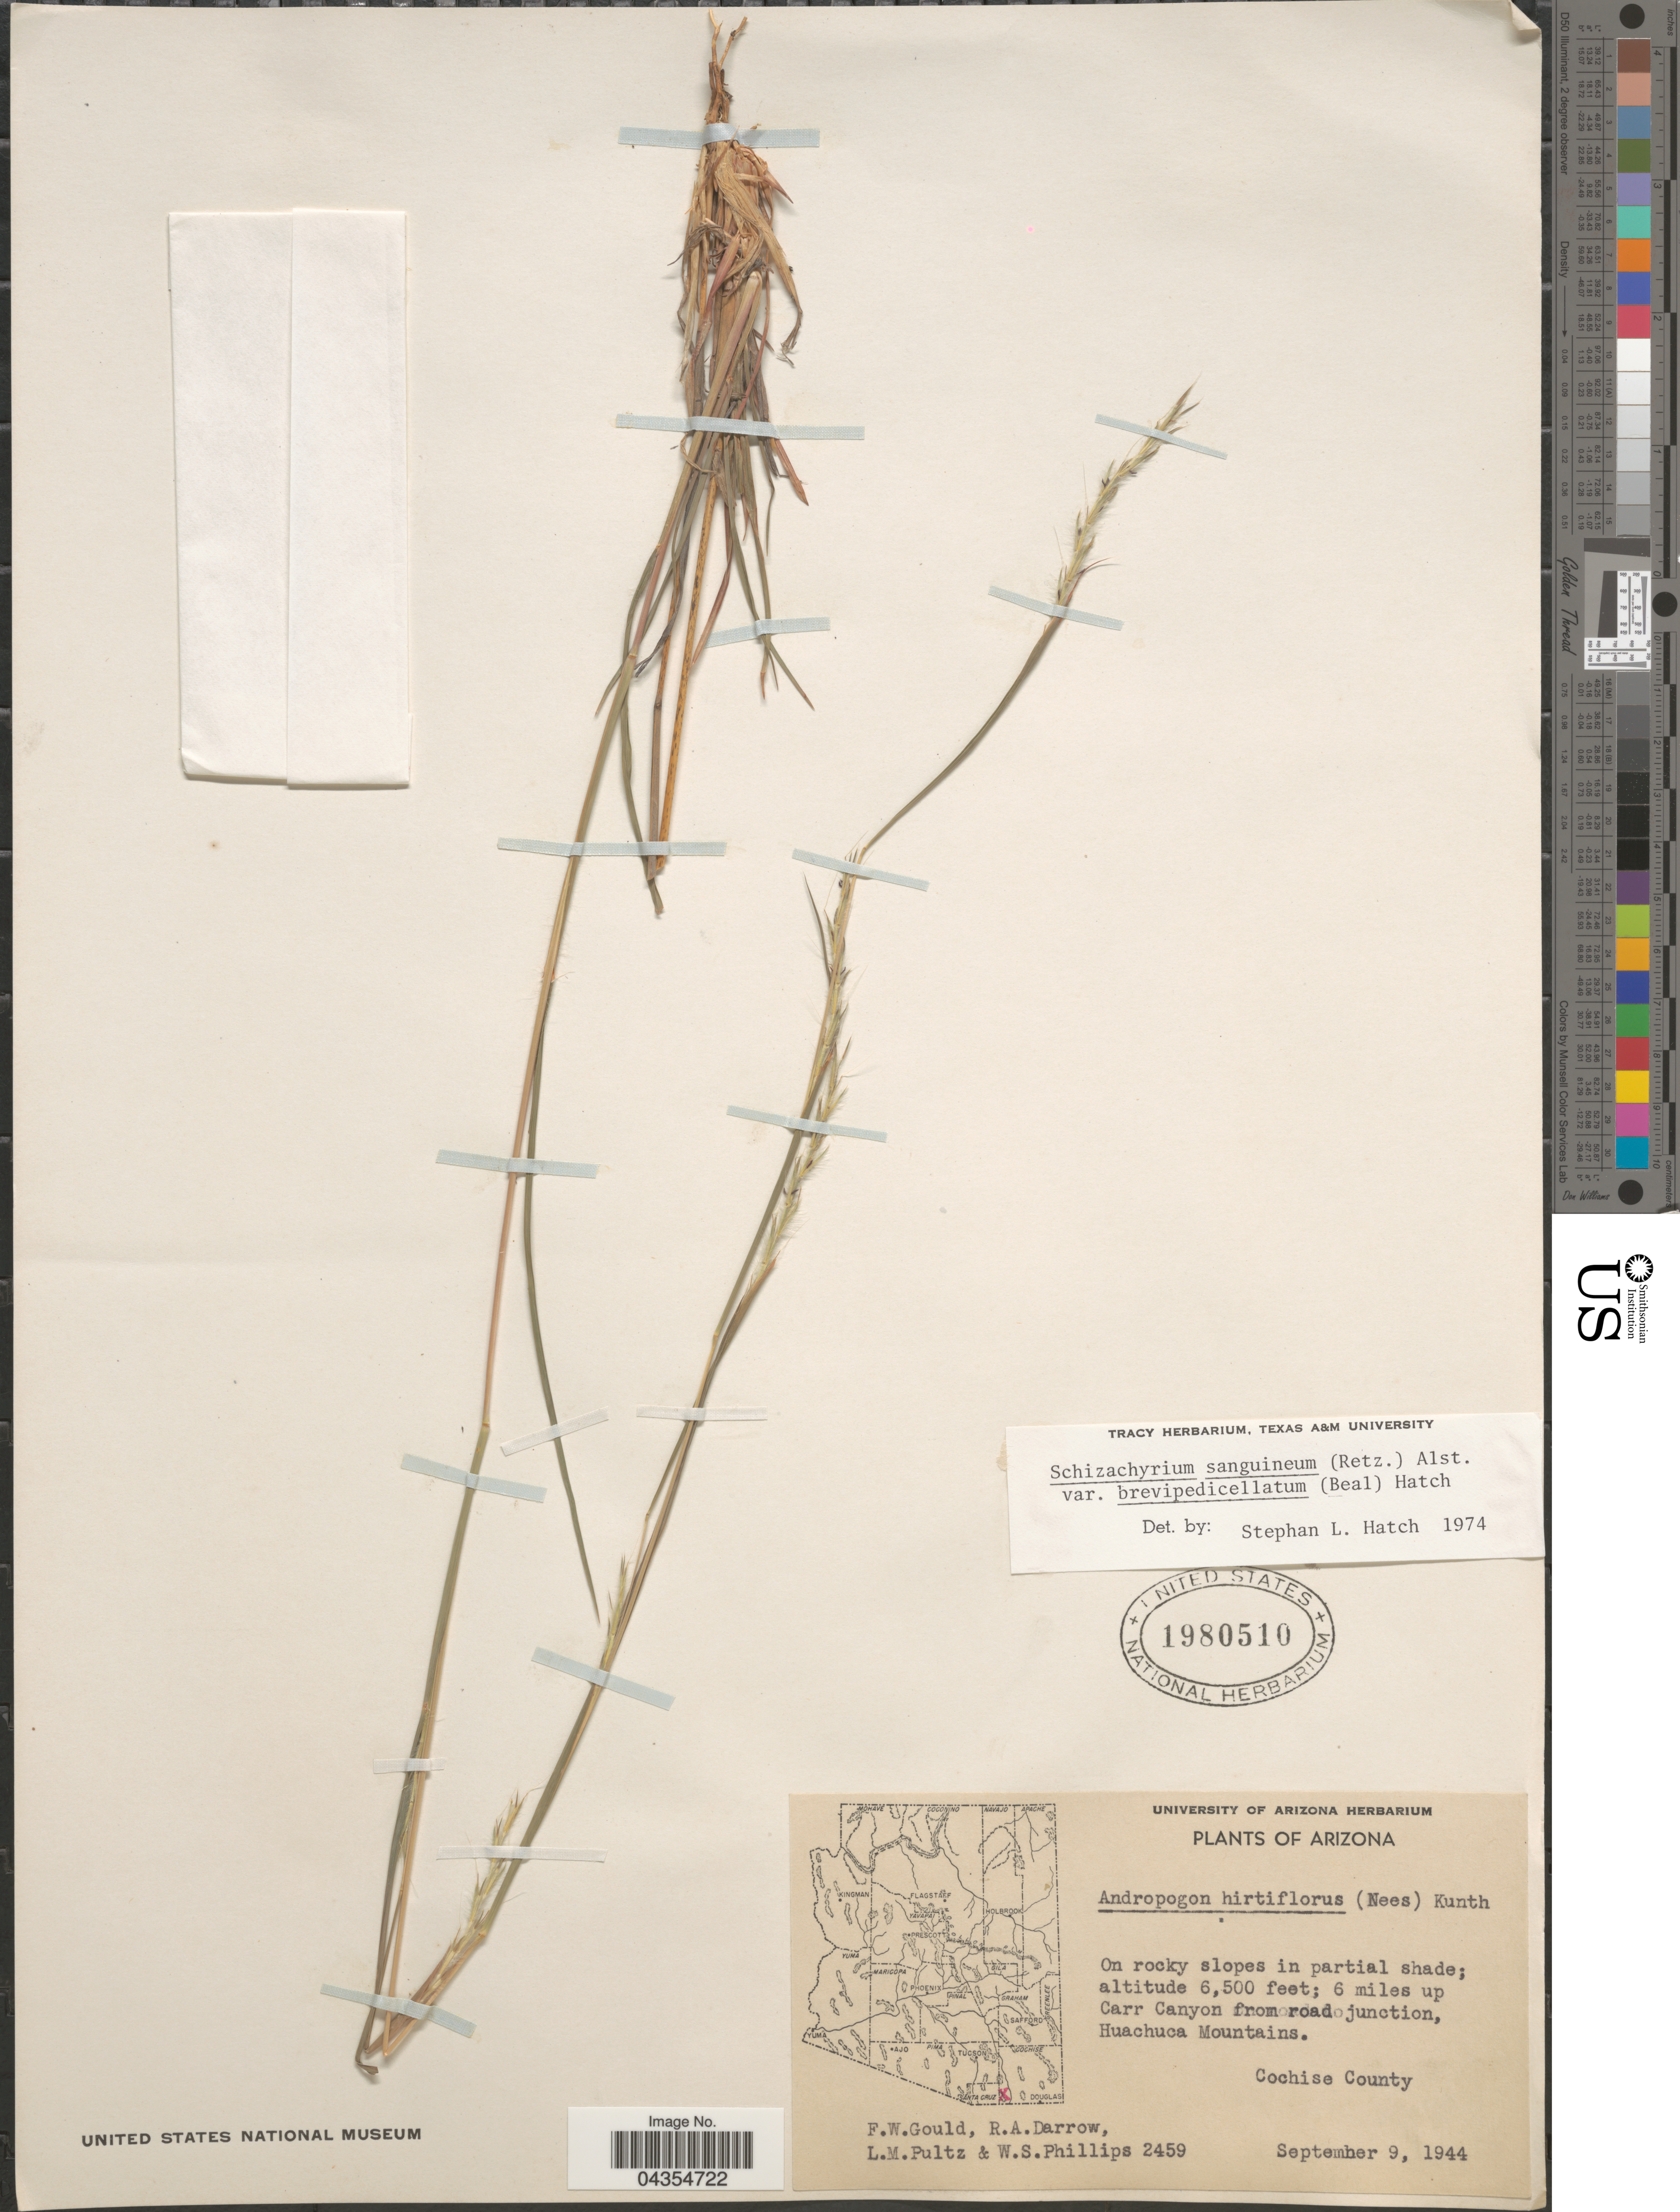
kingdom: Plantae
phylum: Tracheophyta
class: Liliopsida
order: Poales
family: Poaceae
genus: Schizachyrium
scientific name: Schizachyrium sanguineum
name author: (Retz.) Alston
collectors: F. W. Gould, R. A. Darrow, L. Pultz & W. S. Phillips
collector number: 2459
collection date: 1944-09-09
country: United States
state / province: Arizona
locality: On rocky slopes in partial shade; 6 miles up Carr Canyon from road junction, Huachuca Mountains. Cochise County.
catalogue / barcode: US 1980510